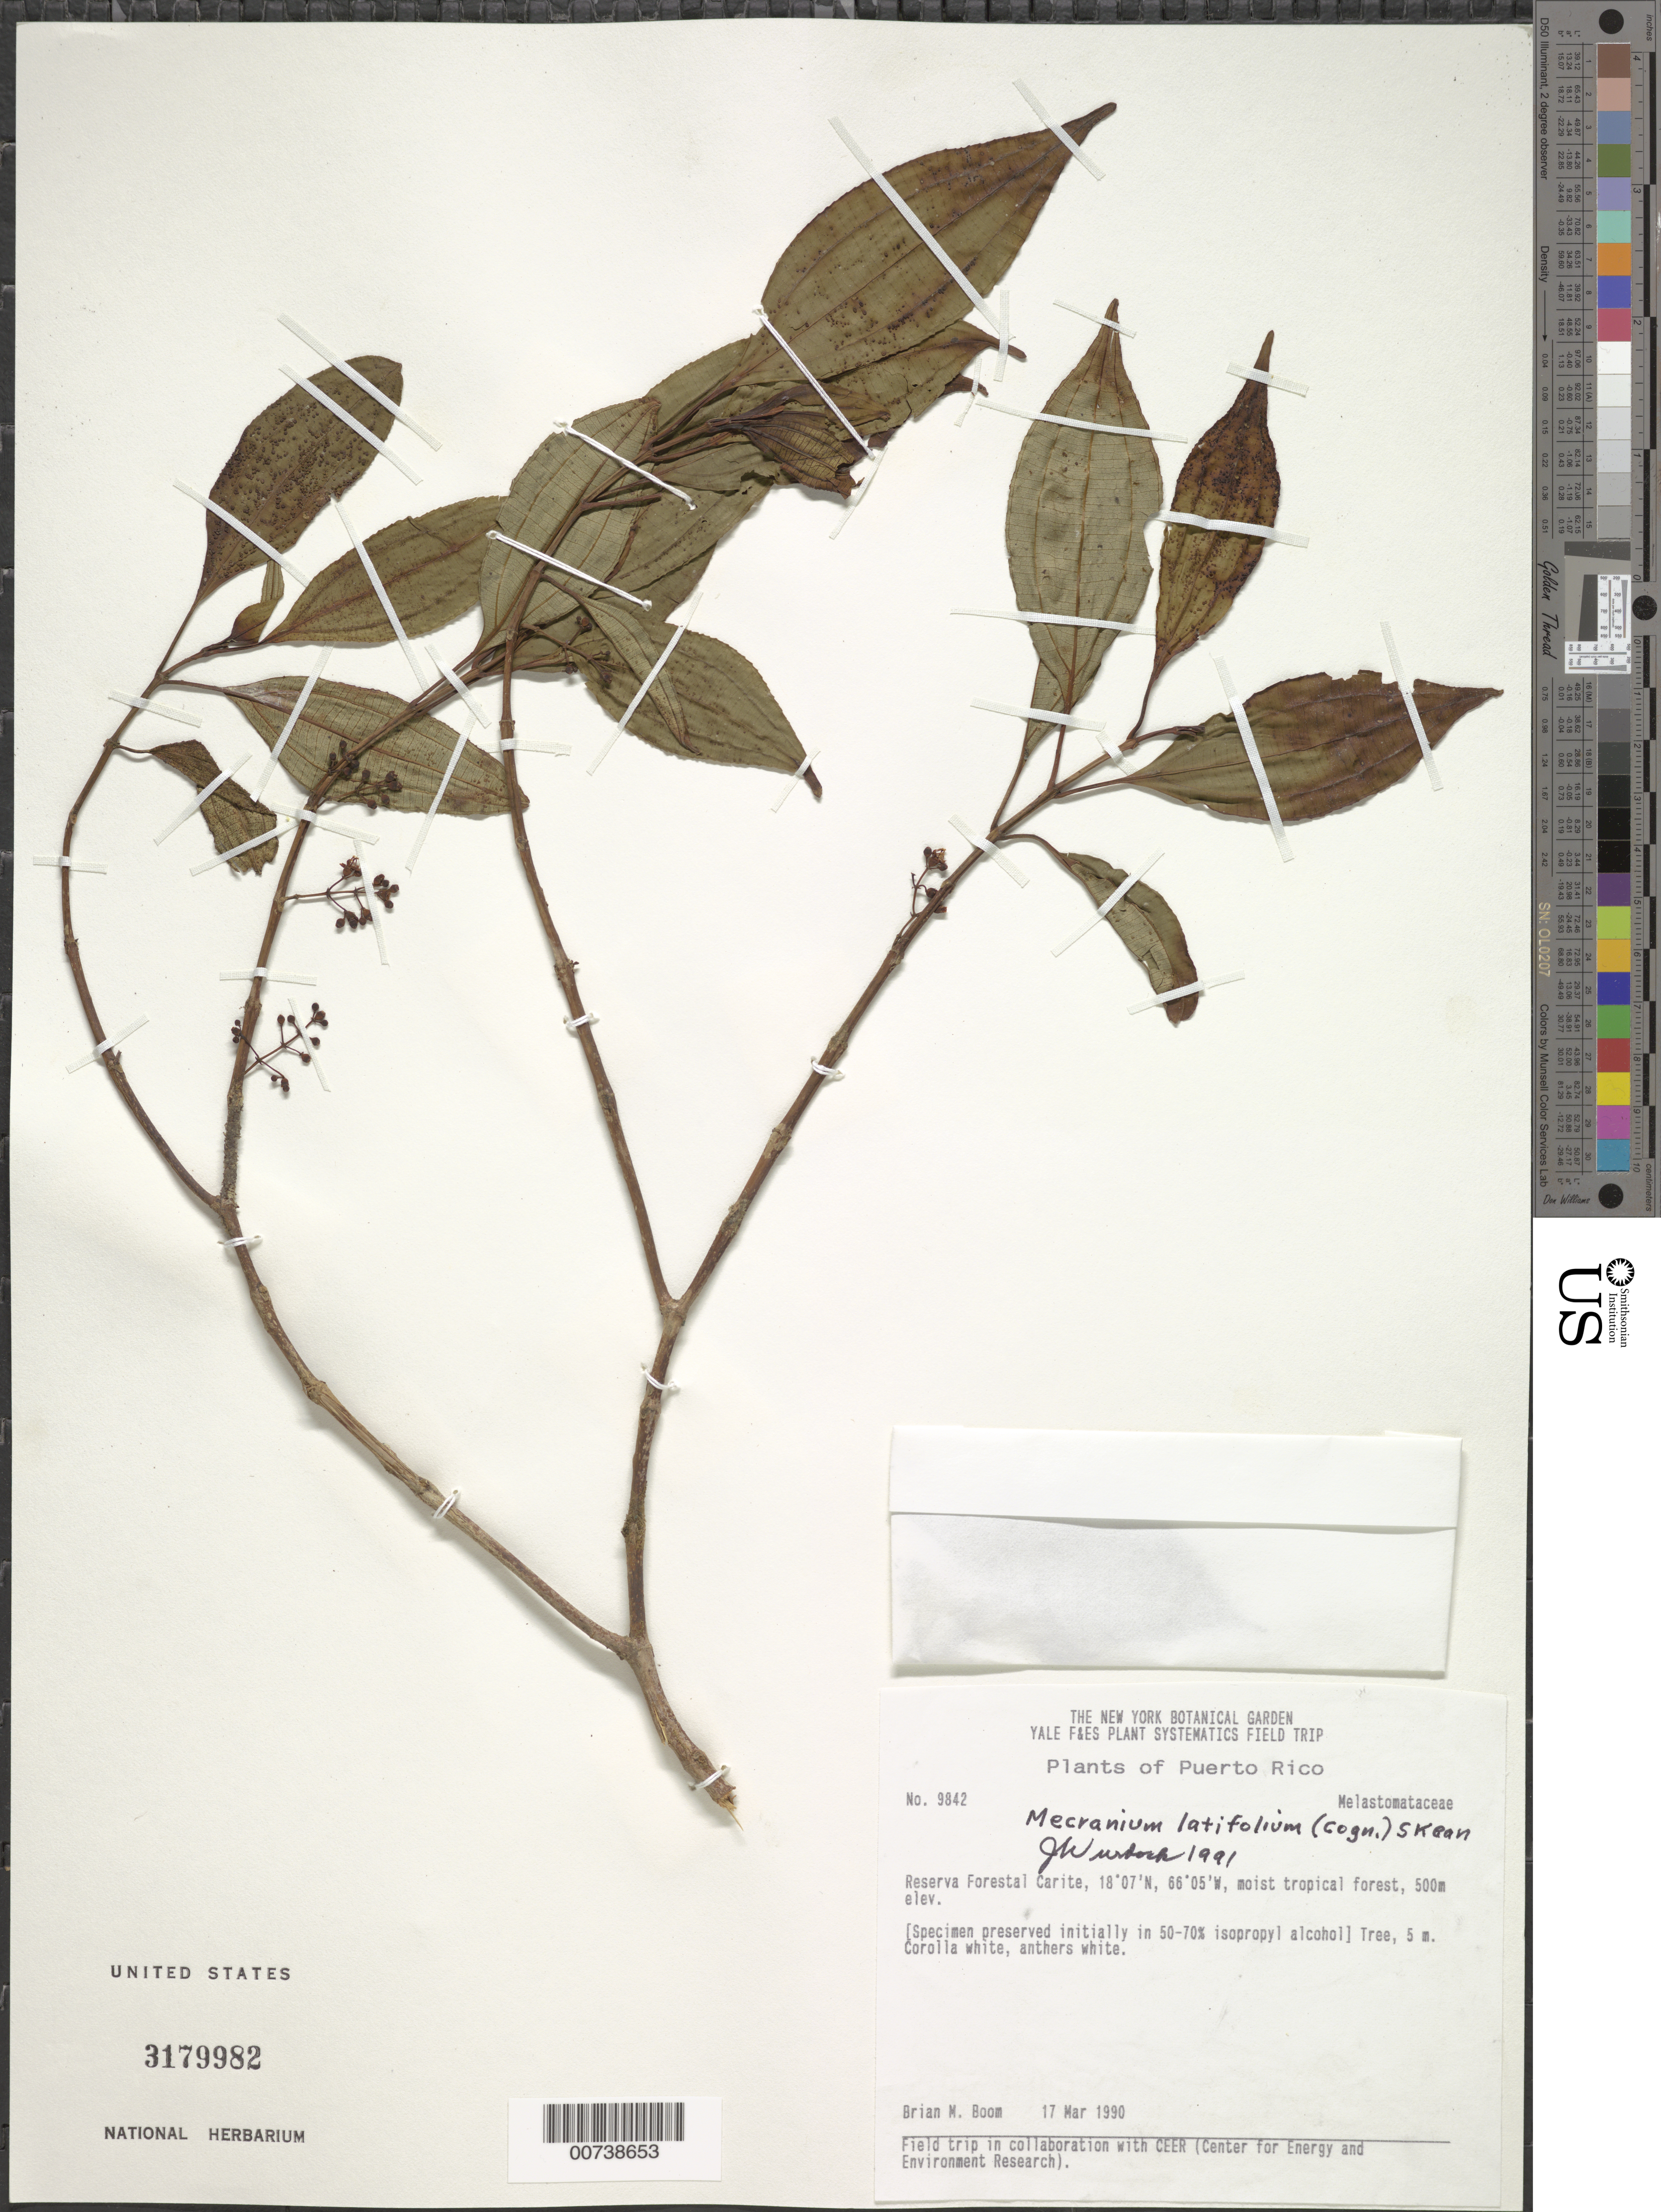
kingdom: Plantae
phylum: Tracheophyta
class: Magnoliopsida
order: Myrtales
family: Melastomataceae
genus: Mecranium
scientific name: Mecranium latifolium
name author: (Cogn.) Skean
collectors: B. M. Boom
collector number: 9842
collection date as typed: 17 Mar 1990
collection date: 1990-03-17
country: Puerto Rico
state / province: Guayama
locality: Reserva Forestal Carite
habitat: Moist tropical forest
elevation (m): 500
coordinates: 18.11666667, -66.08333333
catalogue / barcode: US 3179982